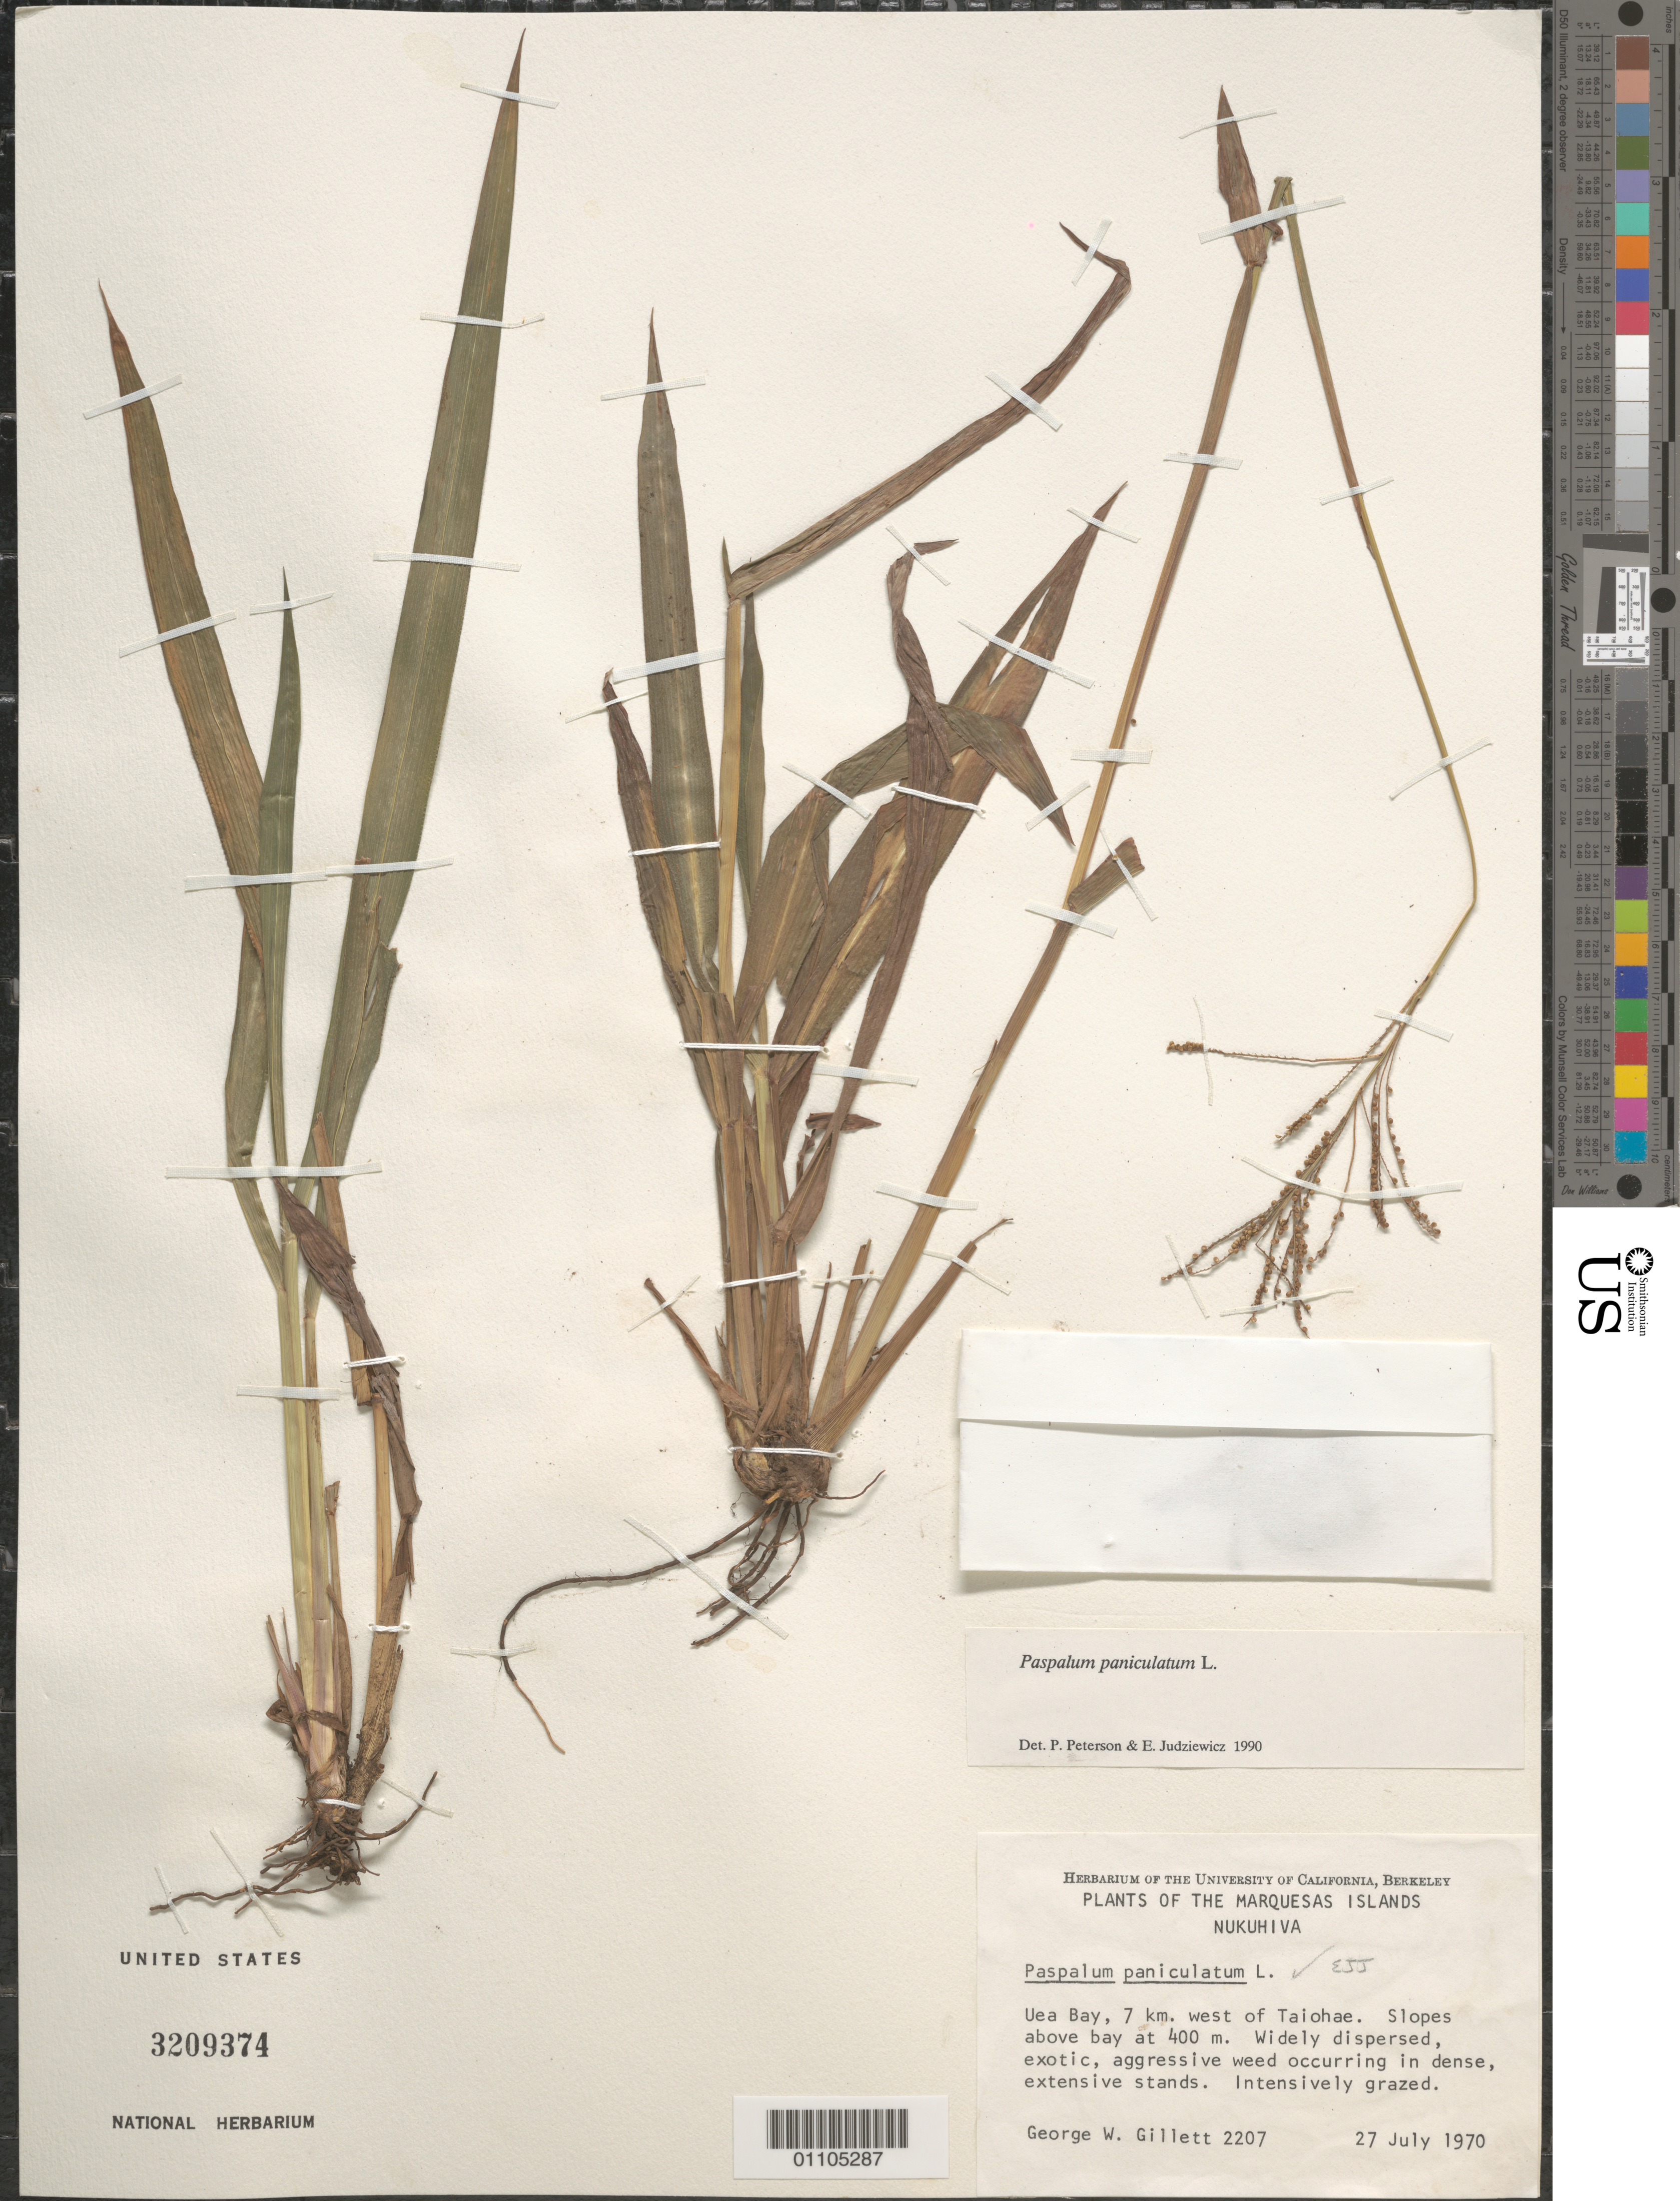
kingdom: Plantae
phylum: Tracheophyta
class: Liliopsida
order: Poales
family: Poaceae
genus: Paspalum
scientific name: Paspalum paniculatum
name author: L.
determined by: Peterson, P. M.; Judziewicz, E. J.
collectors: G. Gillett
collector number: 2207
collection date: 1970-07-27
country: French Polynesia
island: Nuku Hiva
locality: Uea Bay, 7 km W of Taiohae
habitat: slopes above bay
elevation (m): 400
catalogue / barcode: US 3209374